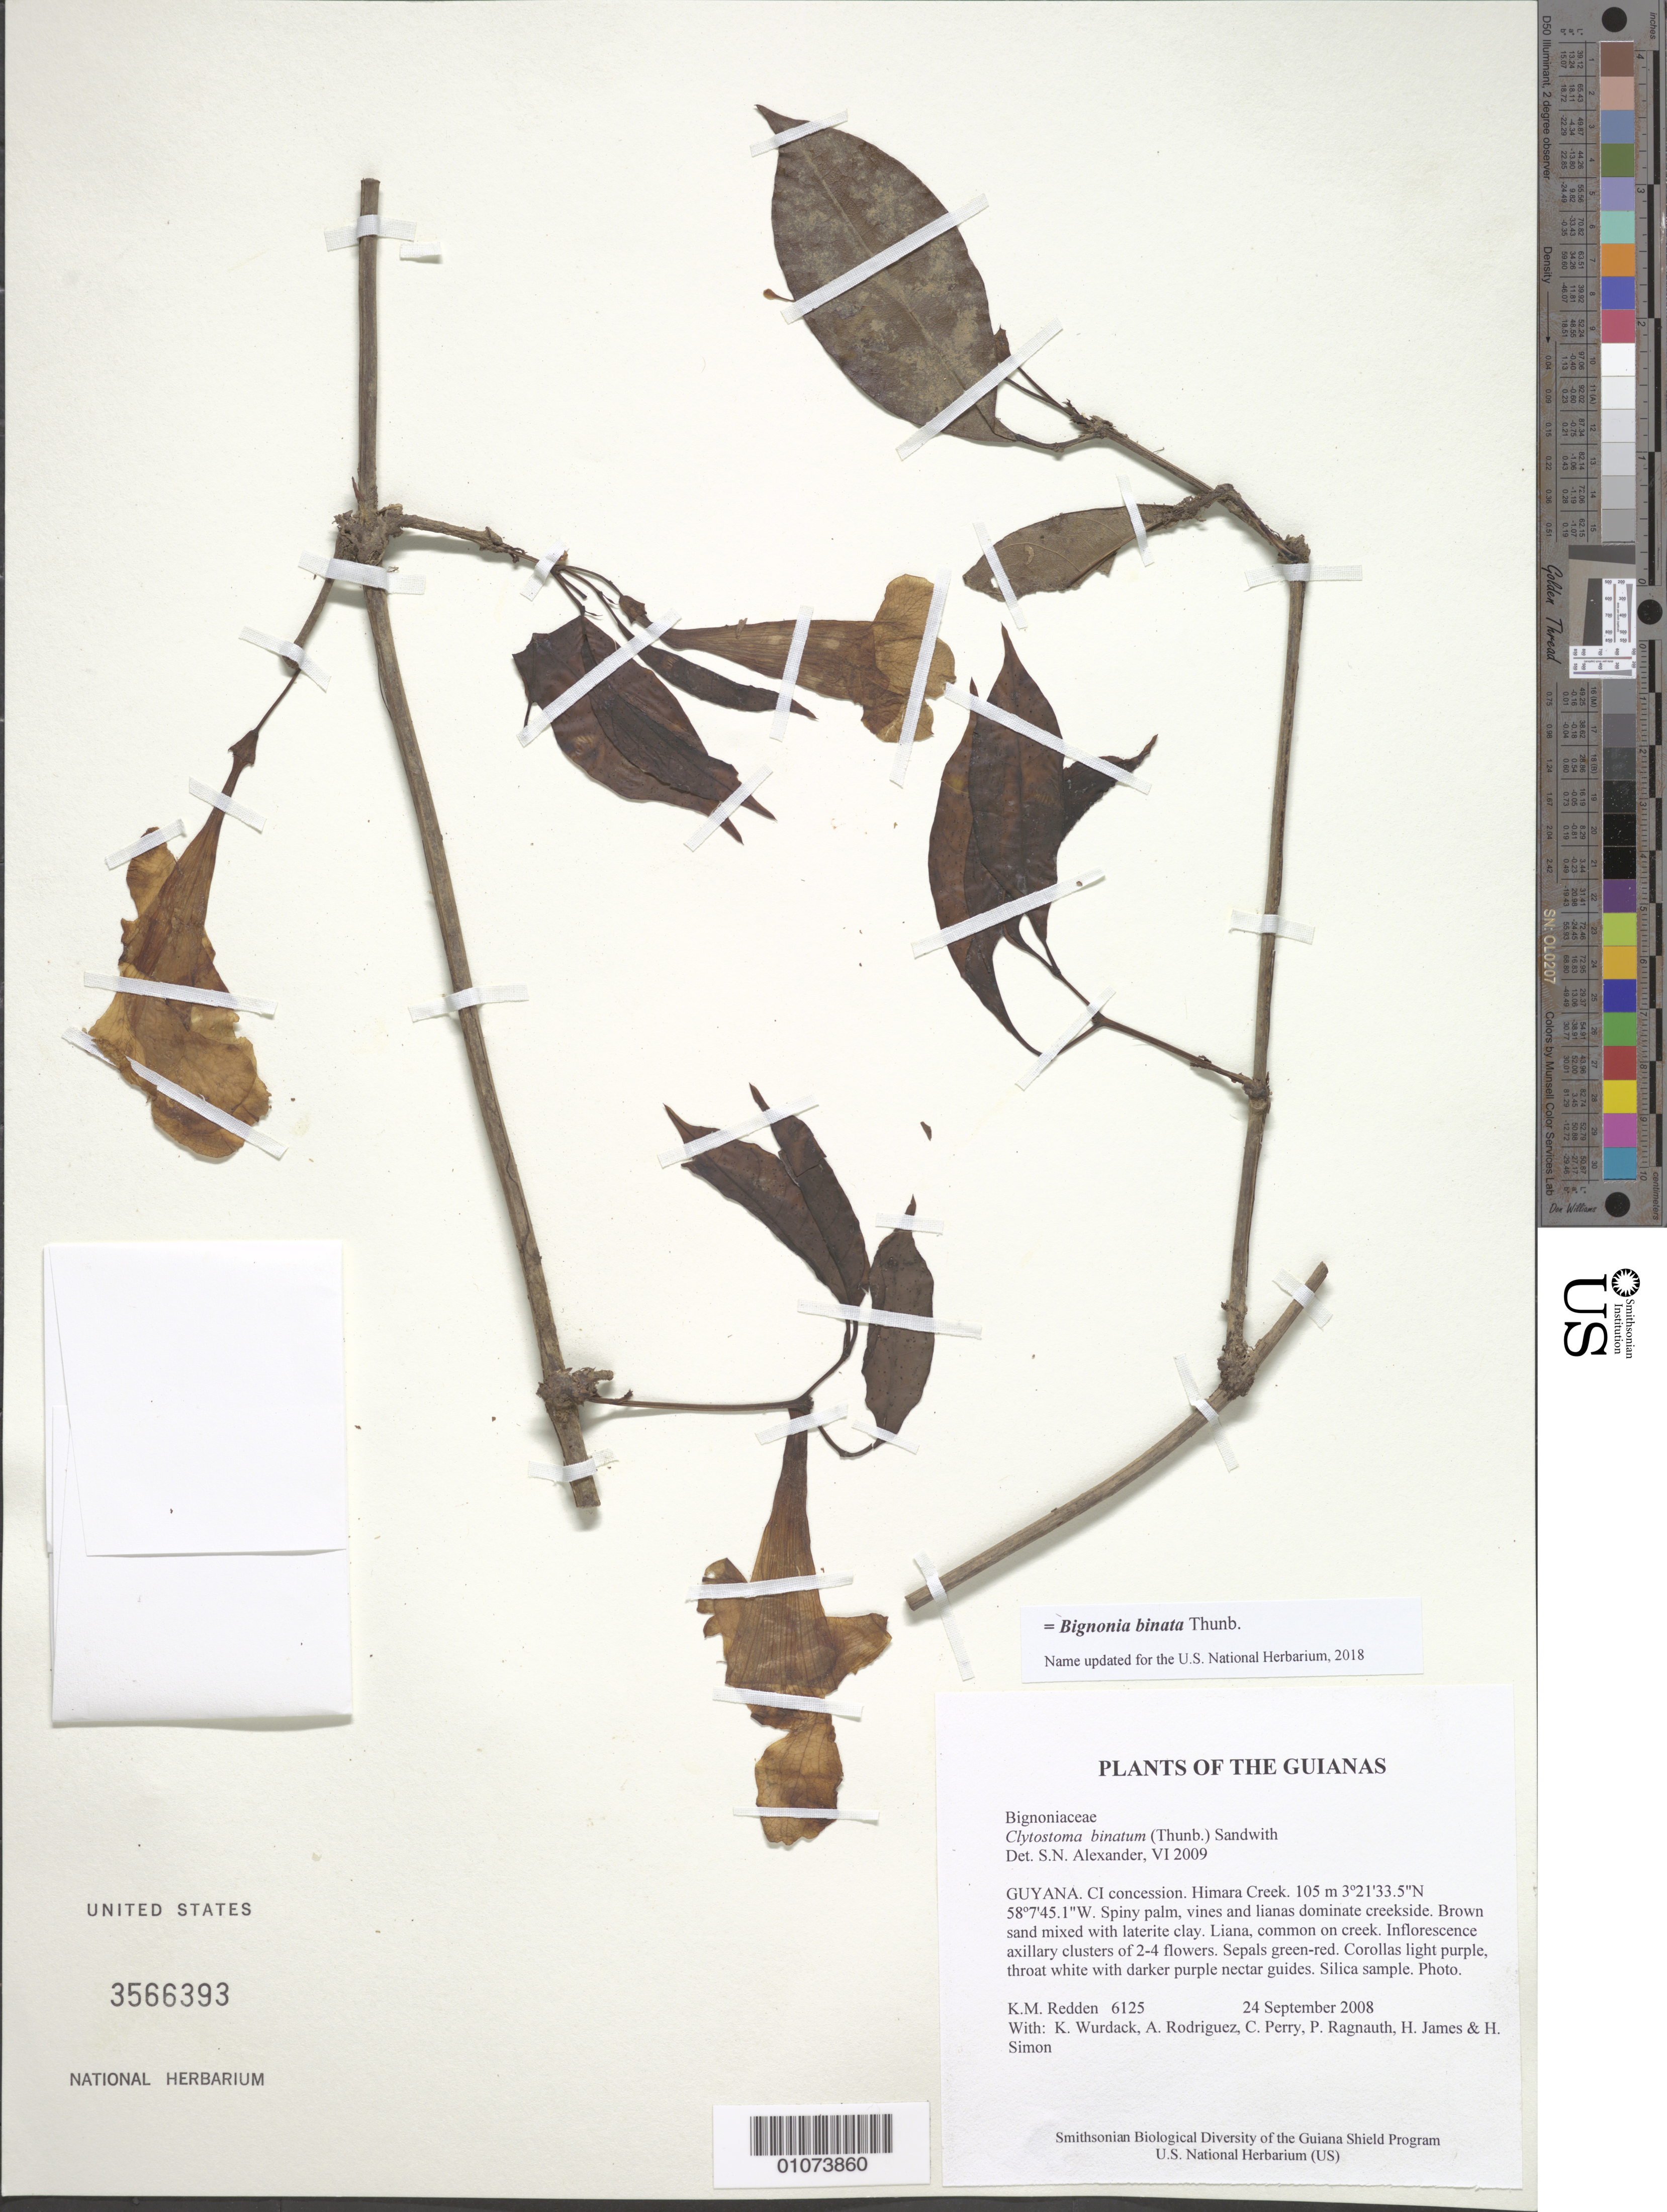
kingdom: Plantae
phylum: Tracheophyta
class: Magnoliopsida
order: Lamiales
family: Bignoniaceae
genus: Bignonia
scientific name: Bignonia binata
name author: Thunb.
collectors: K. M. Redden, K. Wurdack, A. Rodriguez, C. Perry, P. Ragnauth, H. James & H. Simon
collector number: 6125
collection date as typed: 24 September 2008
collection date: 2008-09-24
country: Guyana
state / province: U. Takutu-U. Essequibo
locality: CI concession. Himara Creek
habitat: Spiny palm, vines and lianas dominate creekside. Brown sand mixed with laterite clay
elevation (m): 105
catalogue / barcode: US 3566393